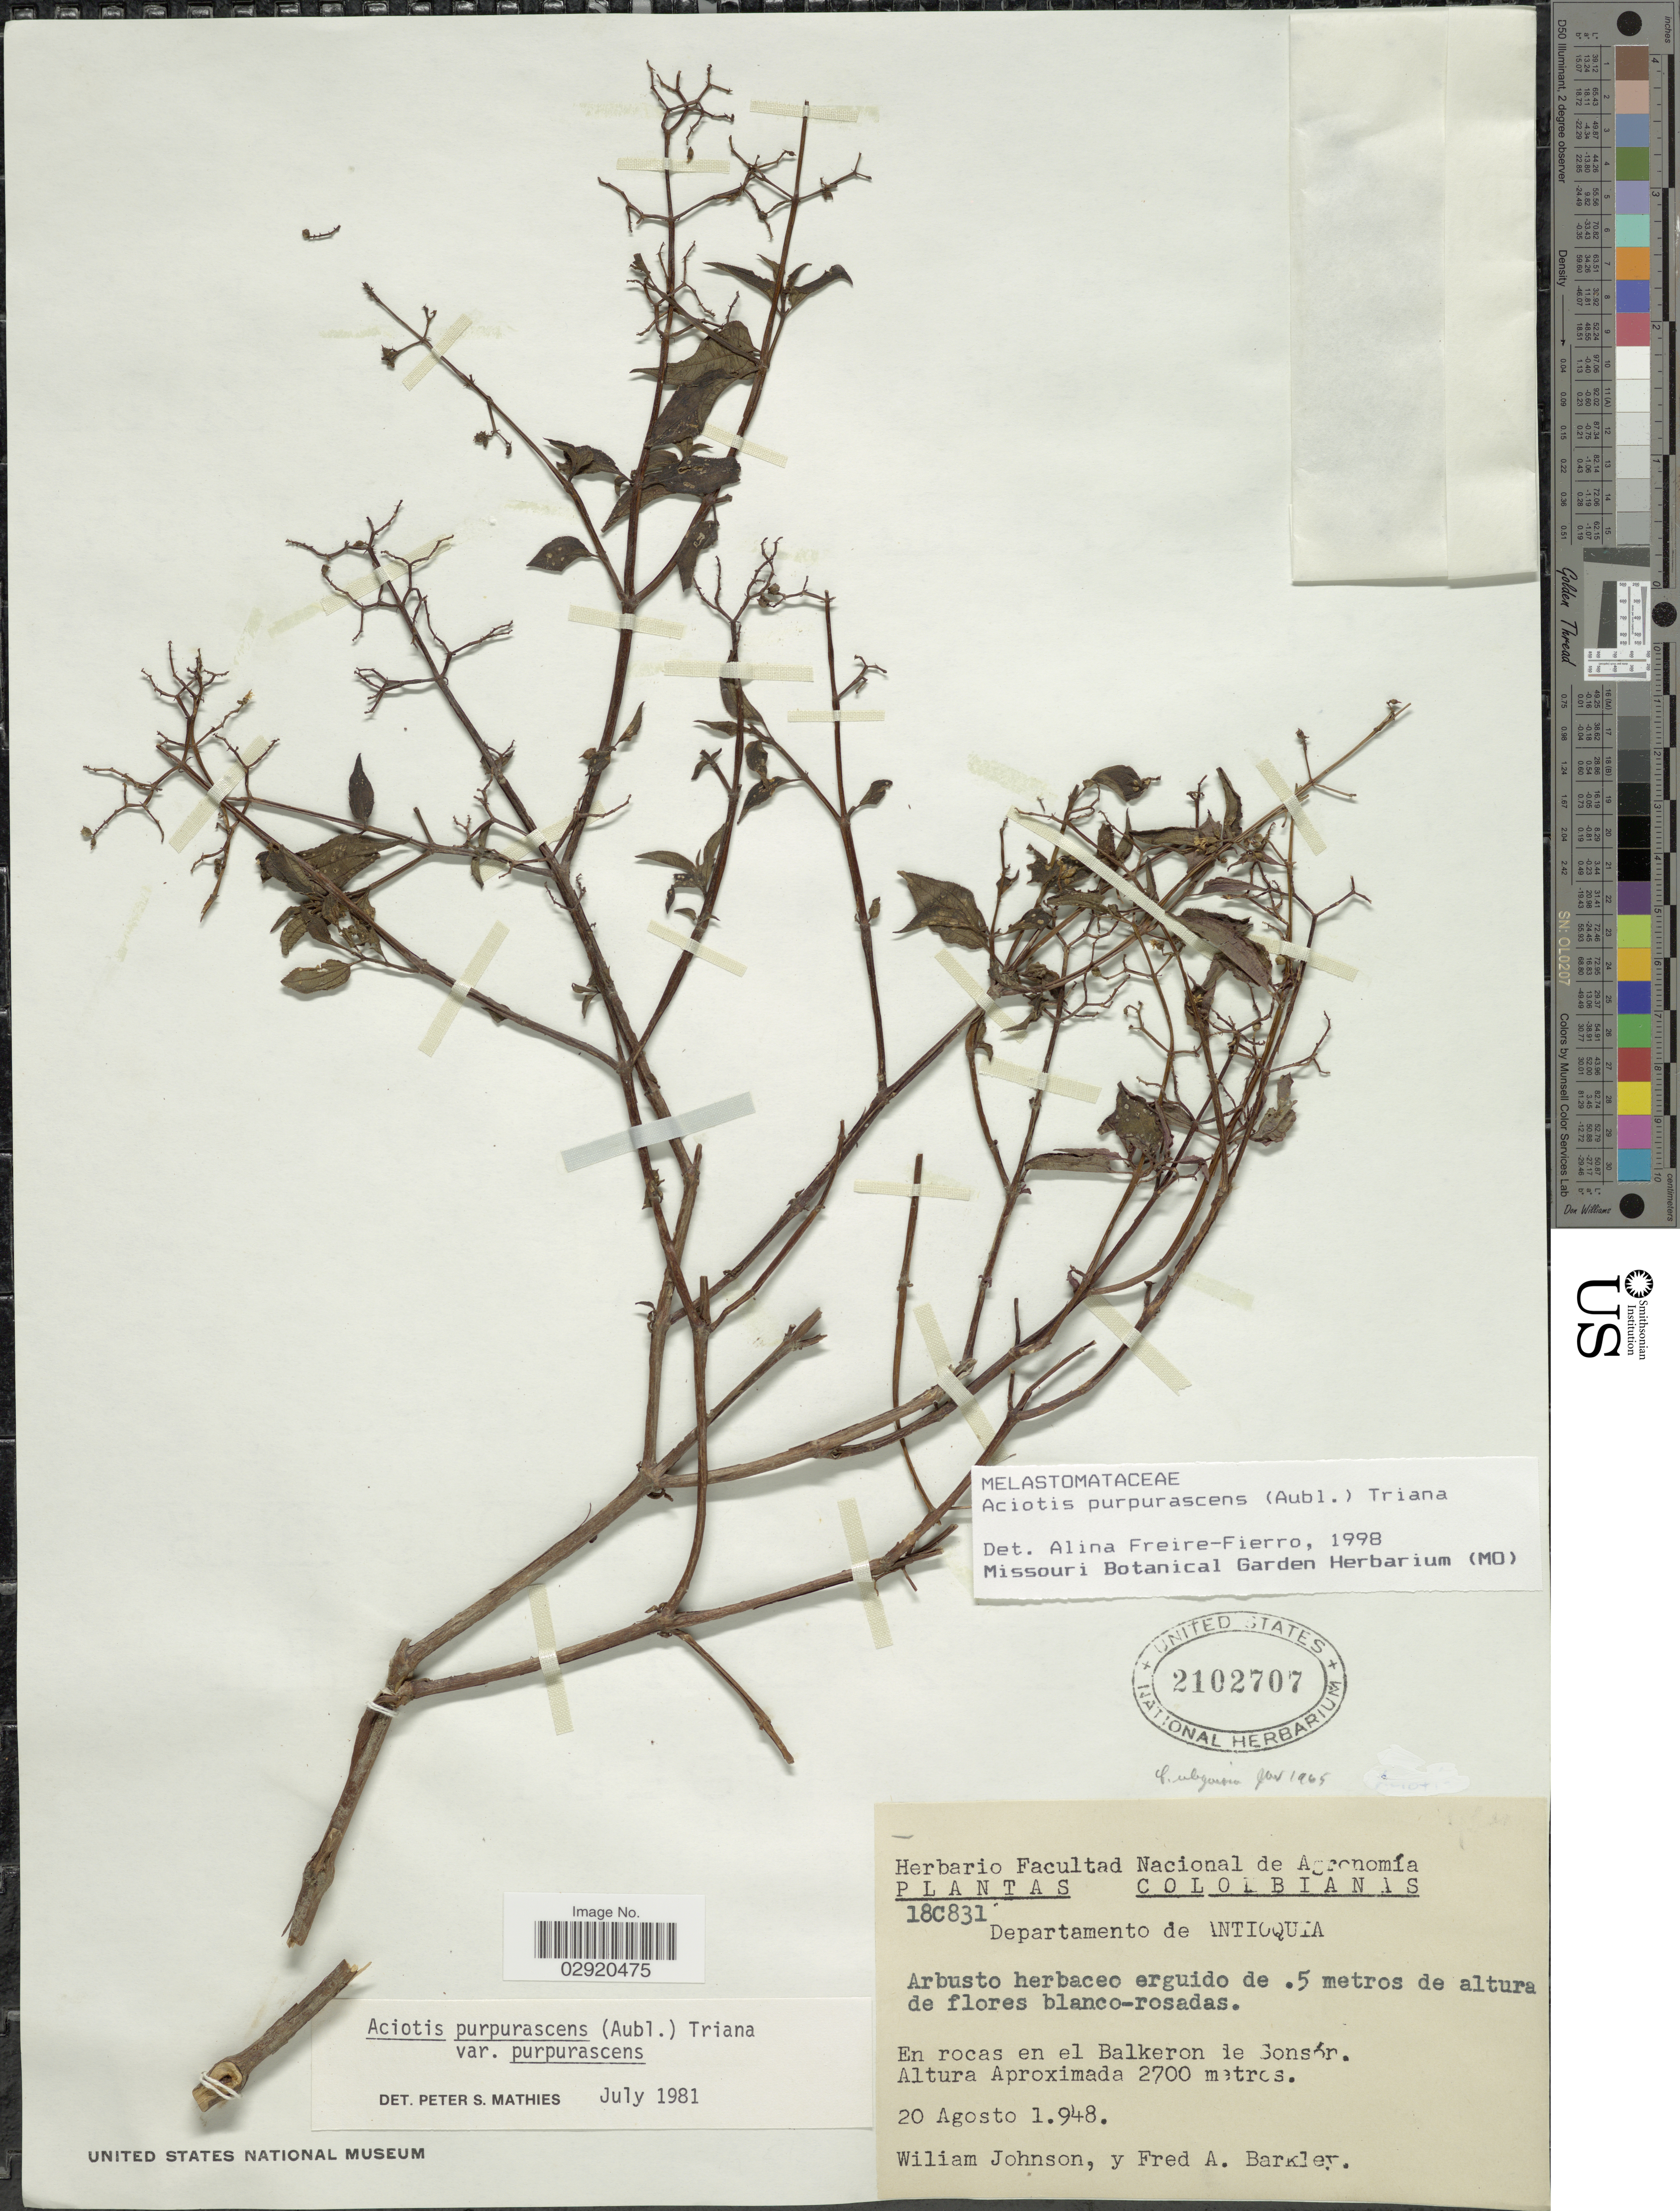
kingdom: Plantae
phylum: Tracheophyta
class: Magnoliopsida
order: Myrtales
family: Melastomataceae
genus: Aciotis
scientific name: Aciotis purpurascens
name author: (Aubl.) Triana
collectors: W. M. Johnson & F. A. Barkley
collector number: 18C831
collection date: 1948-08-20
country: Colombia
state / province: Antioquia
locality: Departamento de Antioquia. En rocas en el Balkeron de Sonsón.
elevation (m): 2700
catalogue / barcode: US 2102707